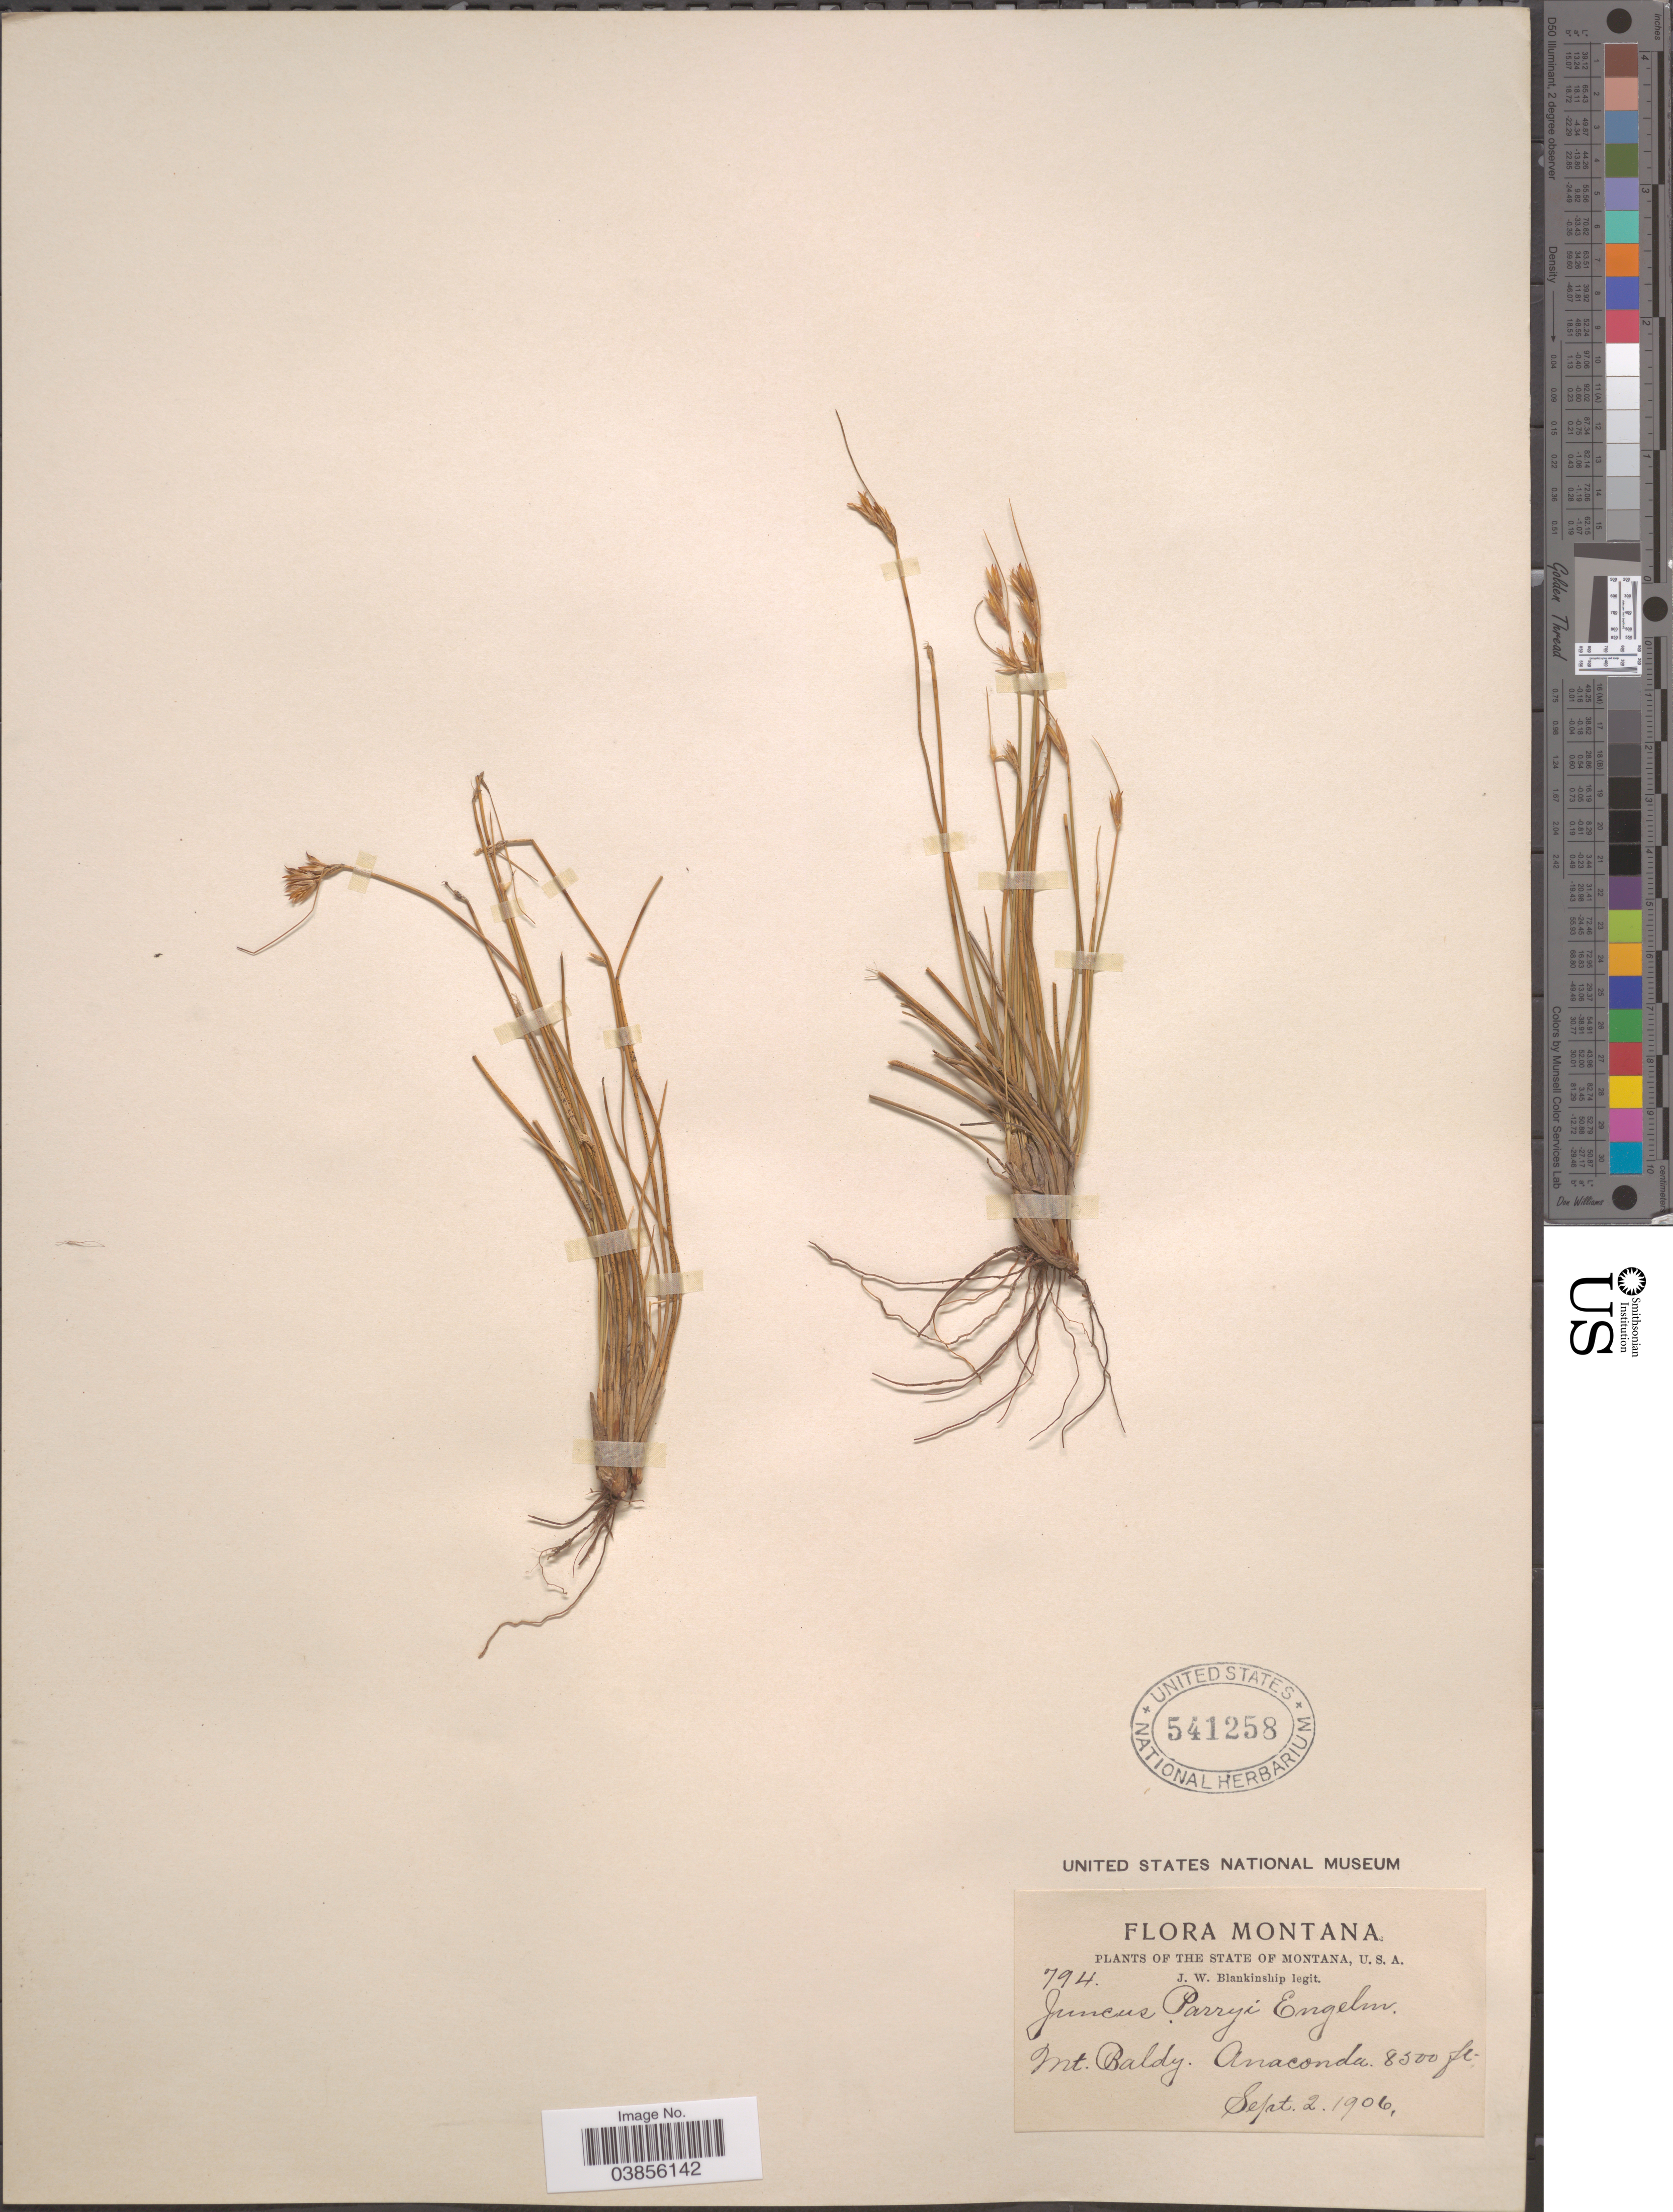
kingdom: Plantae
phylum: Tracheophyta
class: Liliopsida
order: Poales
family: Juncaceae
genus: Juncus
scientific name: Juncus parryi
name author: Engelm.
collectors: J. W. Blankinship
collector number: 794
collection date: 1906-09-02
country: United States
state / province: Montana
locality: Mt. Baldy. Anaconda.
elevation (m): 2591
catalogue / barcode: US 541258